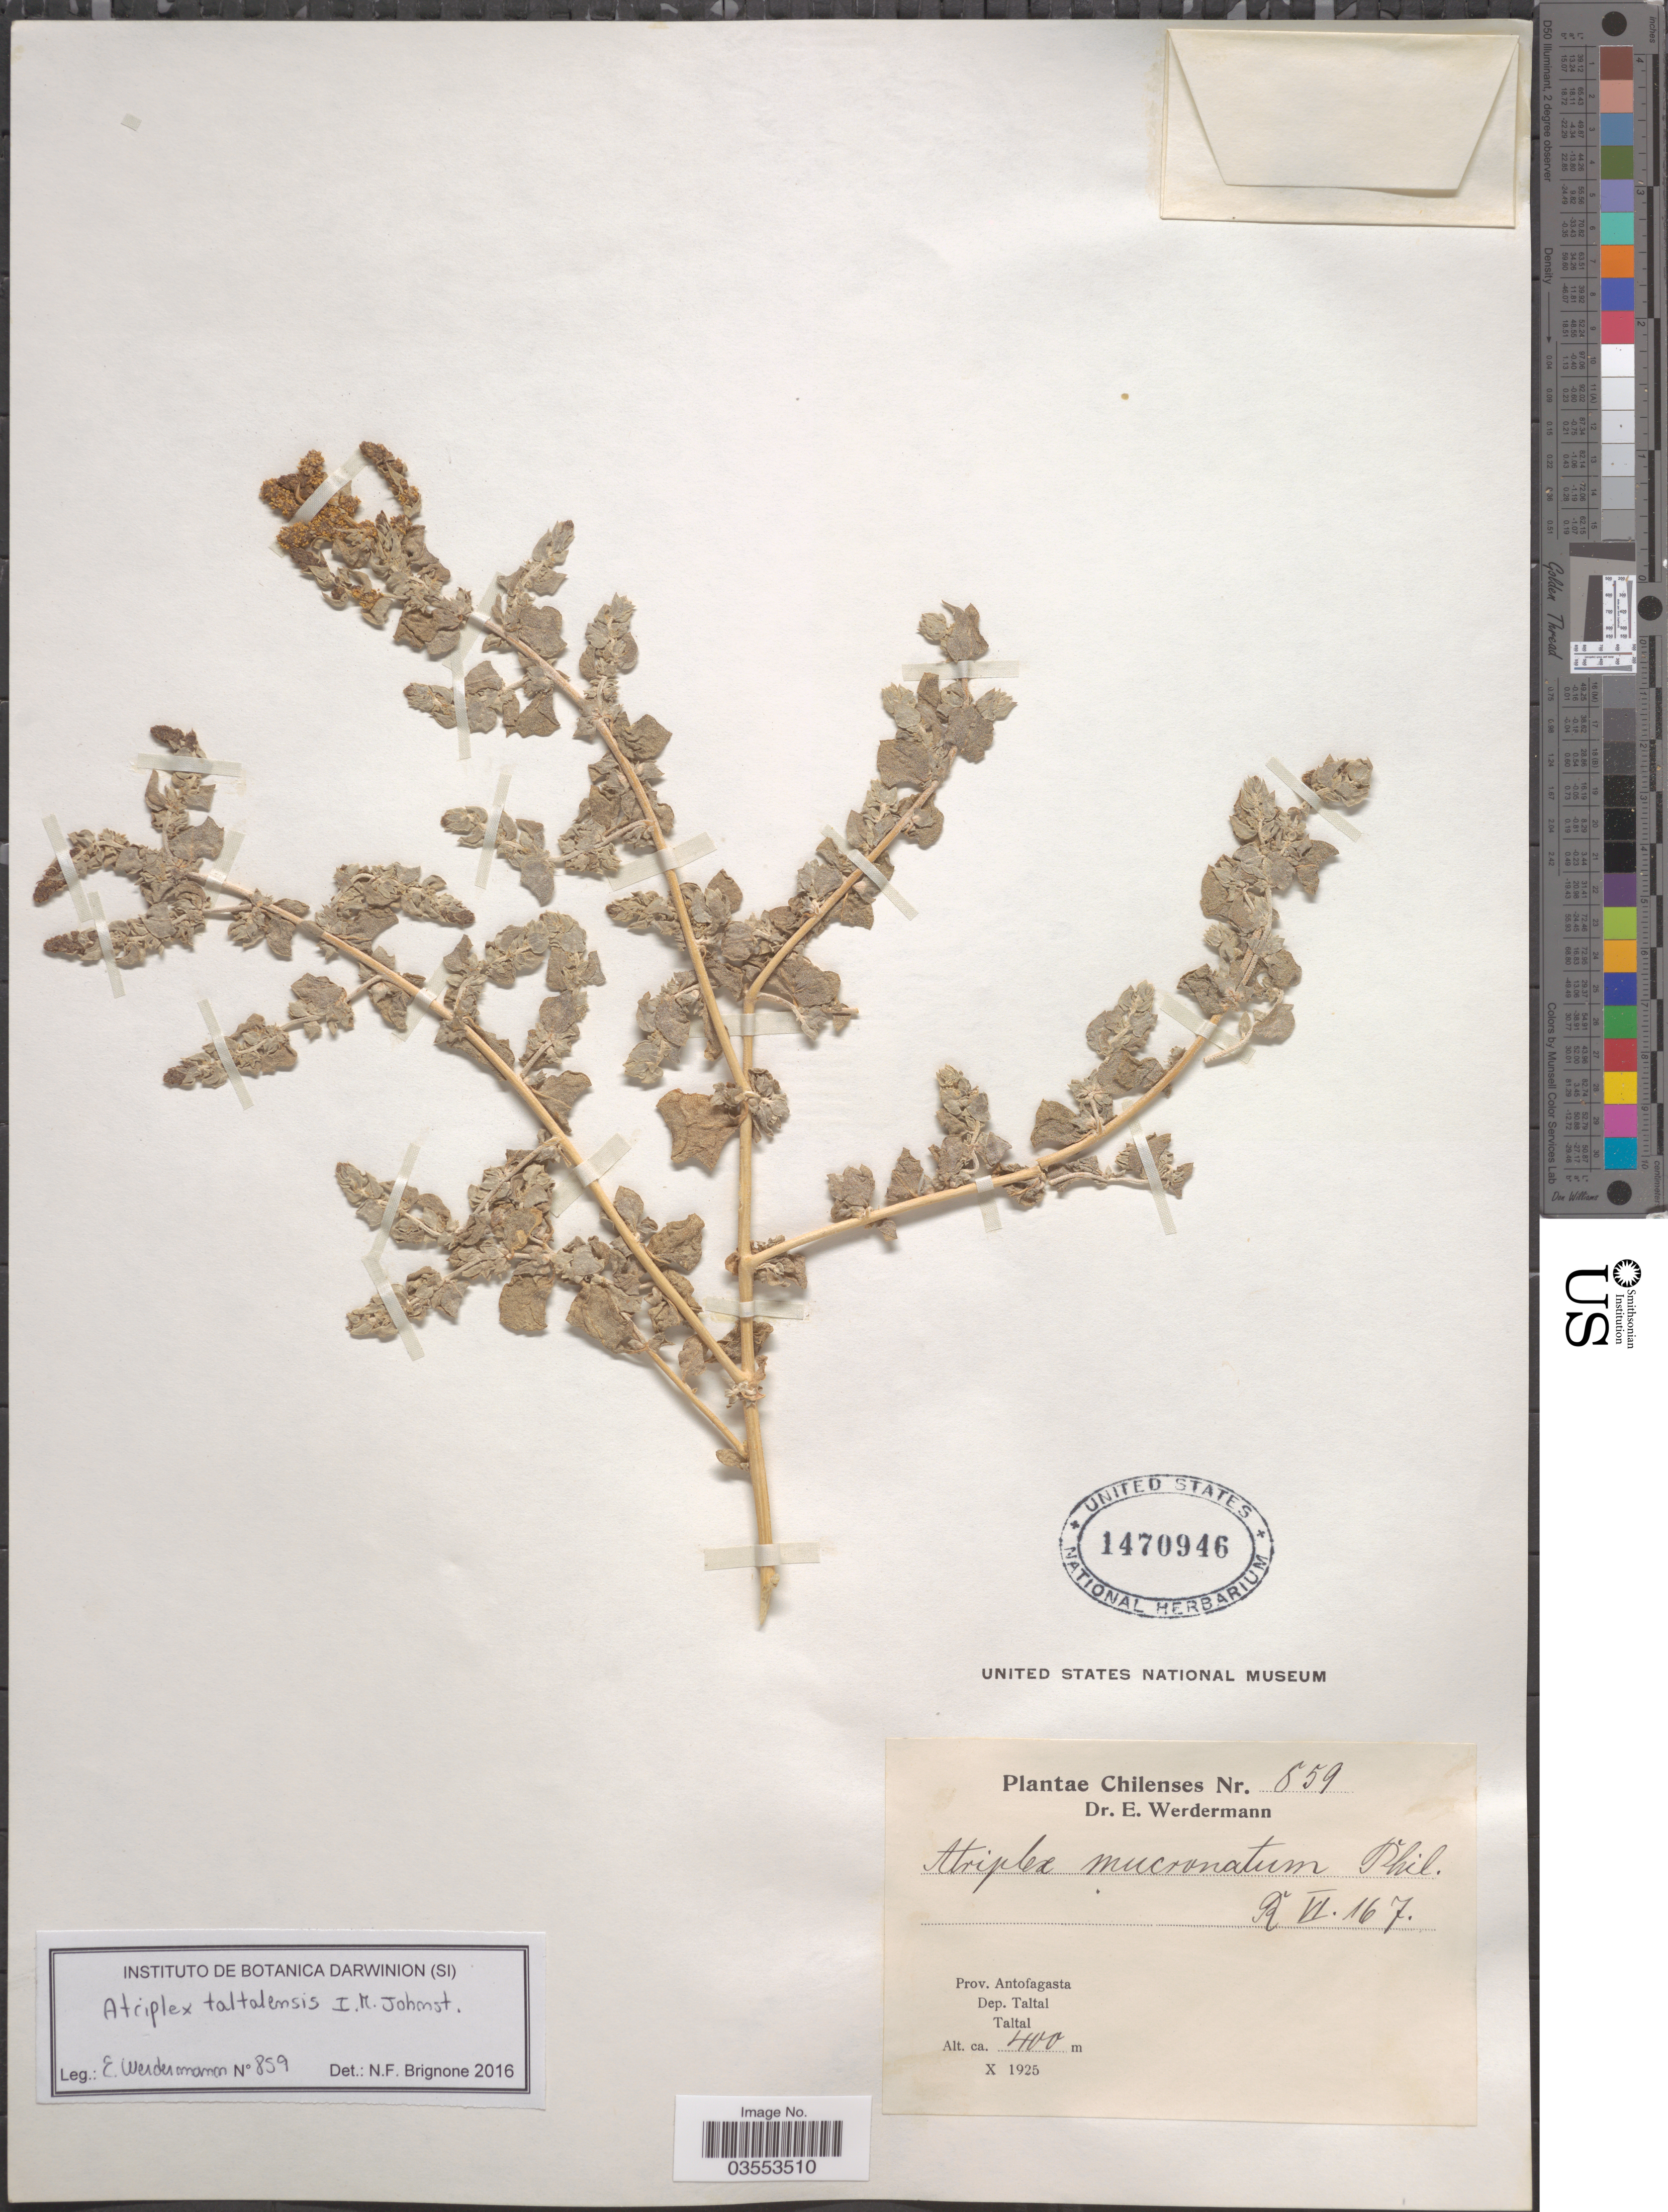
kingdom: Plantae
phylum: Tracheophyta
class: Magnoliopsida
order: Caryophyllales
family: Amaranthaceae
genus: Atriplex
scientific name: Atriplex mucronata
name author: Raf.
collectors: E. Werdermann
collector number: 859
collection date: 1925-10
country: Chile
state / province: Antofagasta (II)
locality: Dep. Taltal. Taltal.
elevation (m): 400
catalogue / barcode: US 1470946